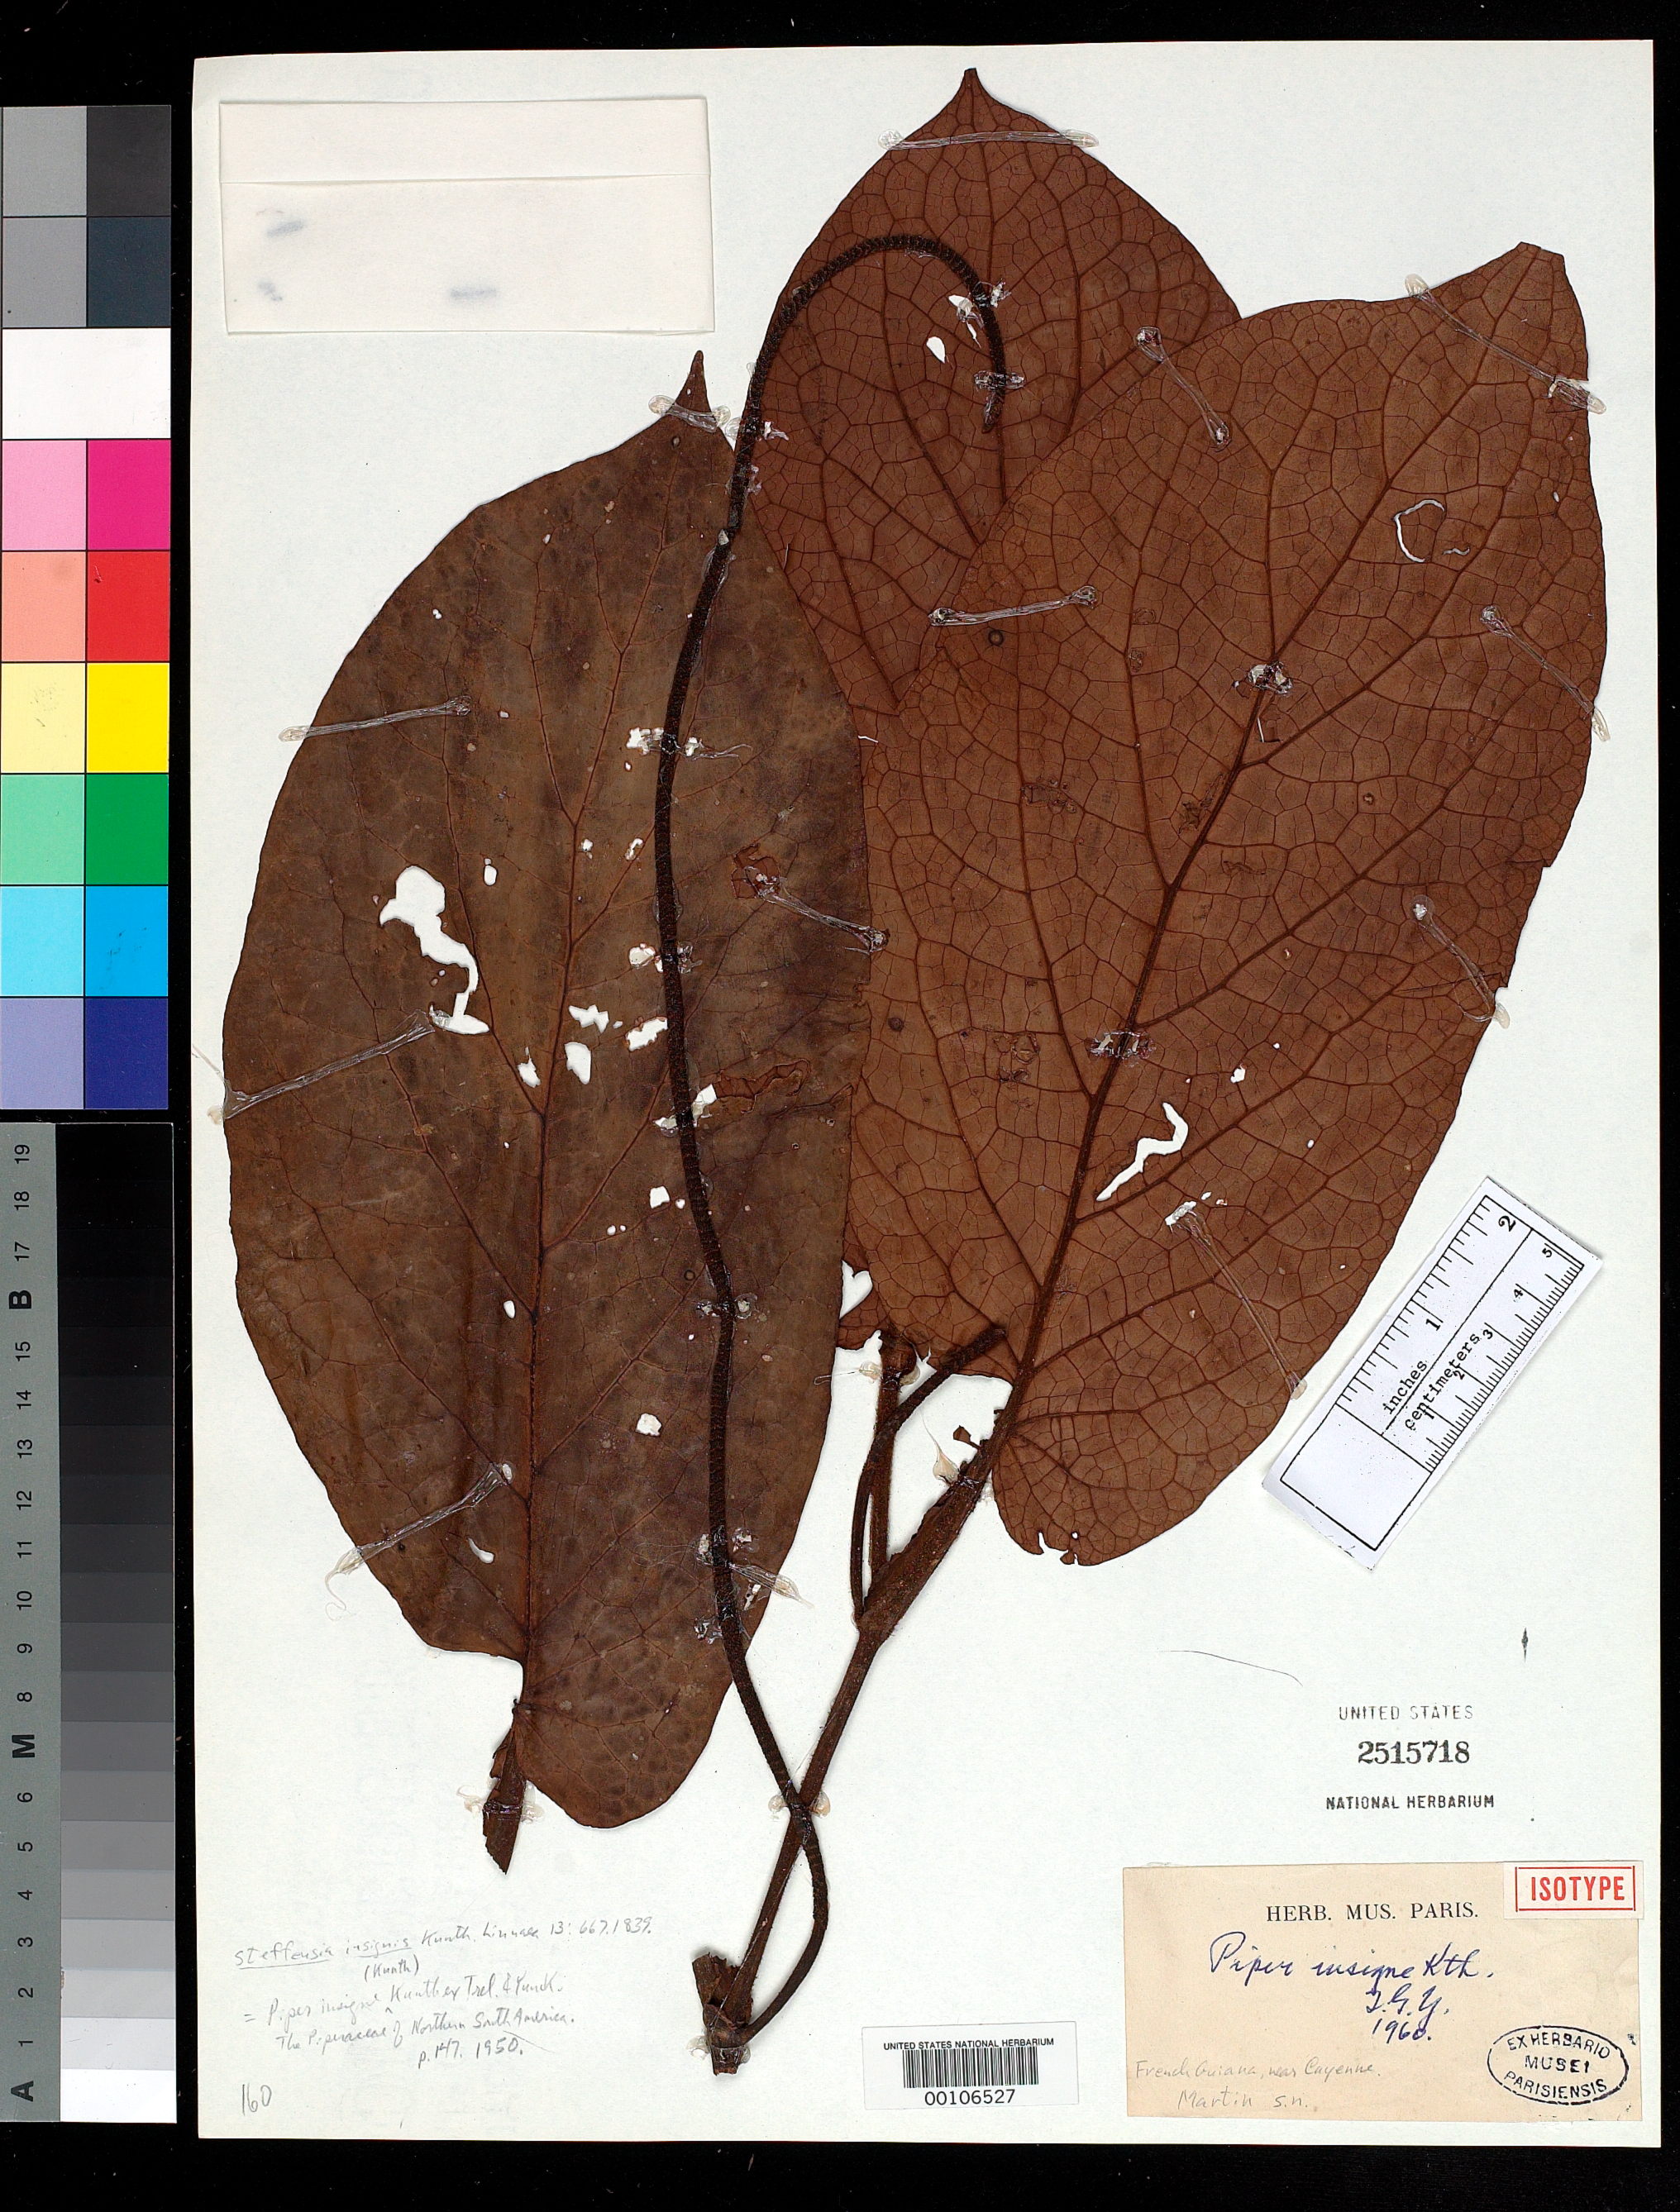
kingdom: Plantae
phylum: Tracheophyta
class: Magnoliopsida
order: Piperales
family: Piperaceae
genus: Steffensia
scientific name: Steffensia insignis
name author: Kunth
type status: Isotype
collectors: Martin, --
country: French Guiana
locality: Near Cayenne.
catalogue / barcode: US 2515718